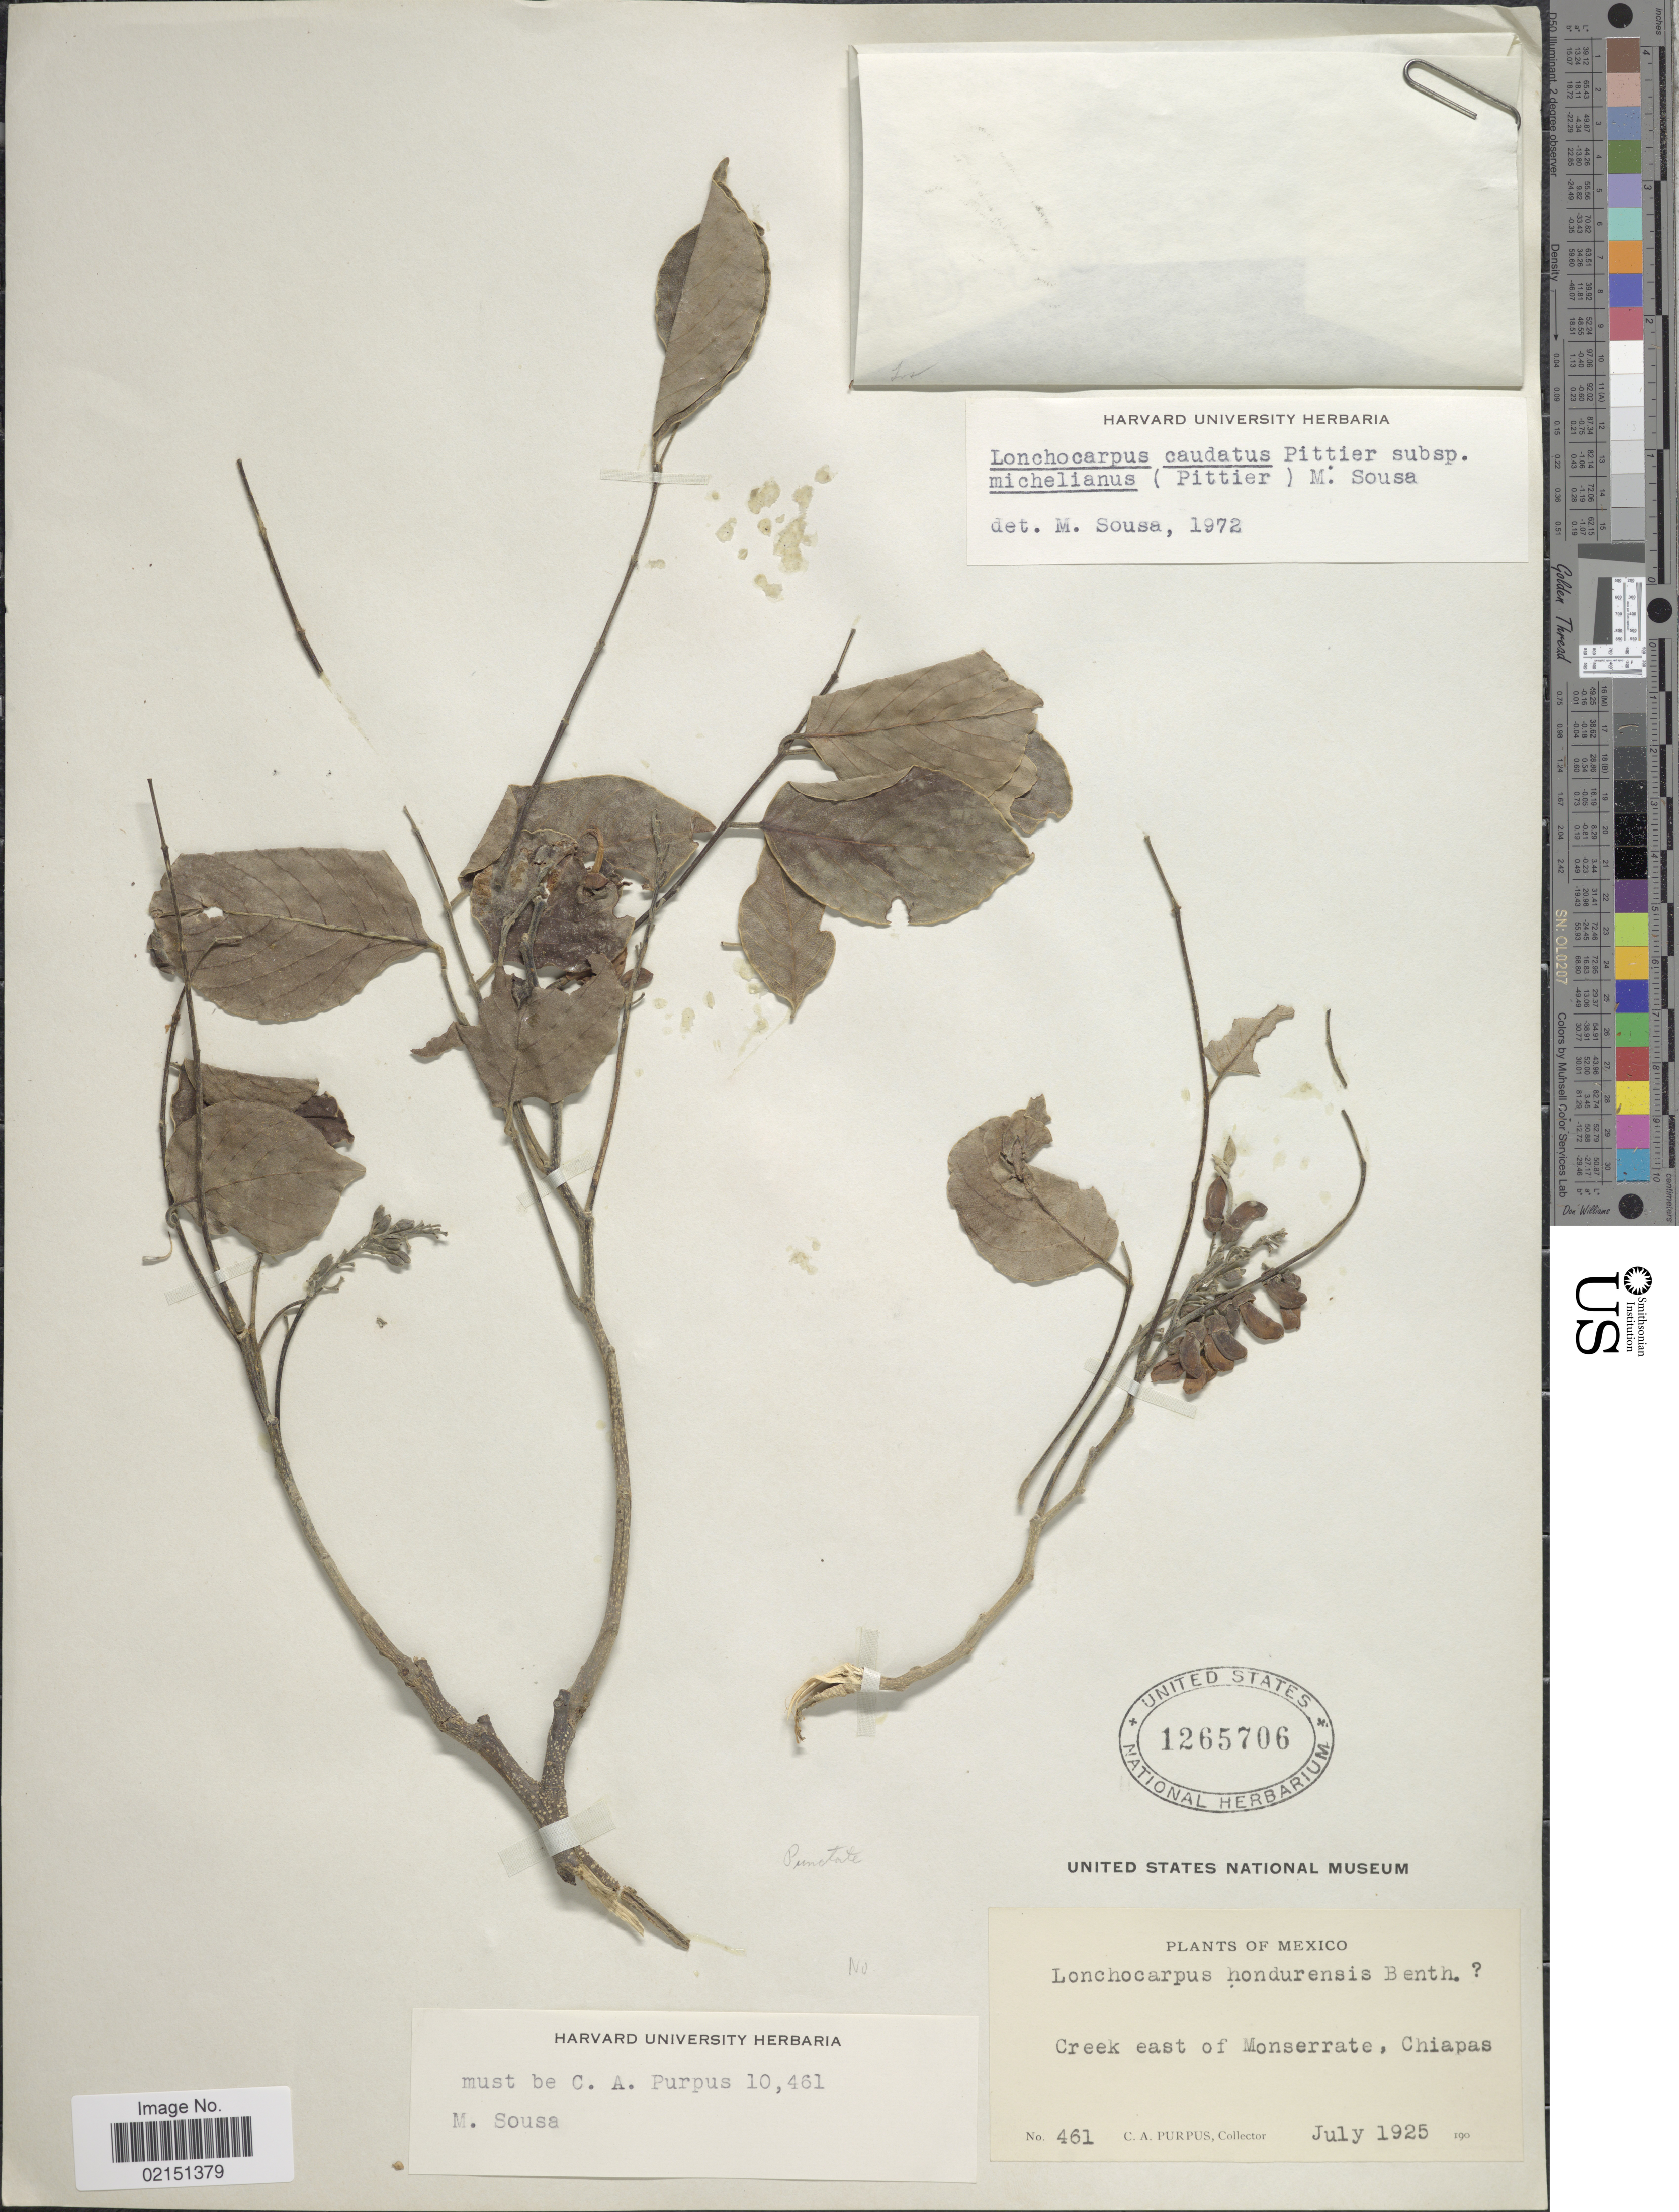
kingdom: Plantae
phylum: Tracheophyta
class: Magnoliopsida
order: Fabales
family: Fabaceae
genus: Lonchocarpus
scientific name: Lonchocarpus caudatus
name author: Pittier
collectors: C. A. Purpus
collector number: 461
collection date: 1925-07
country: Mexico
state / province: Chiapas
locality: Creek east of Monserrate, Chiapas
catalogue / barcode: US 1265706